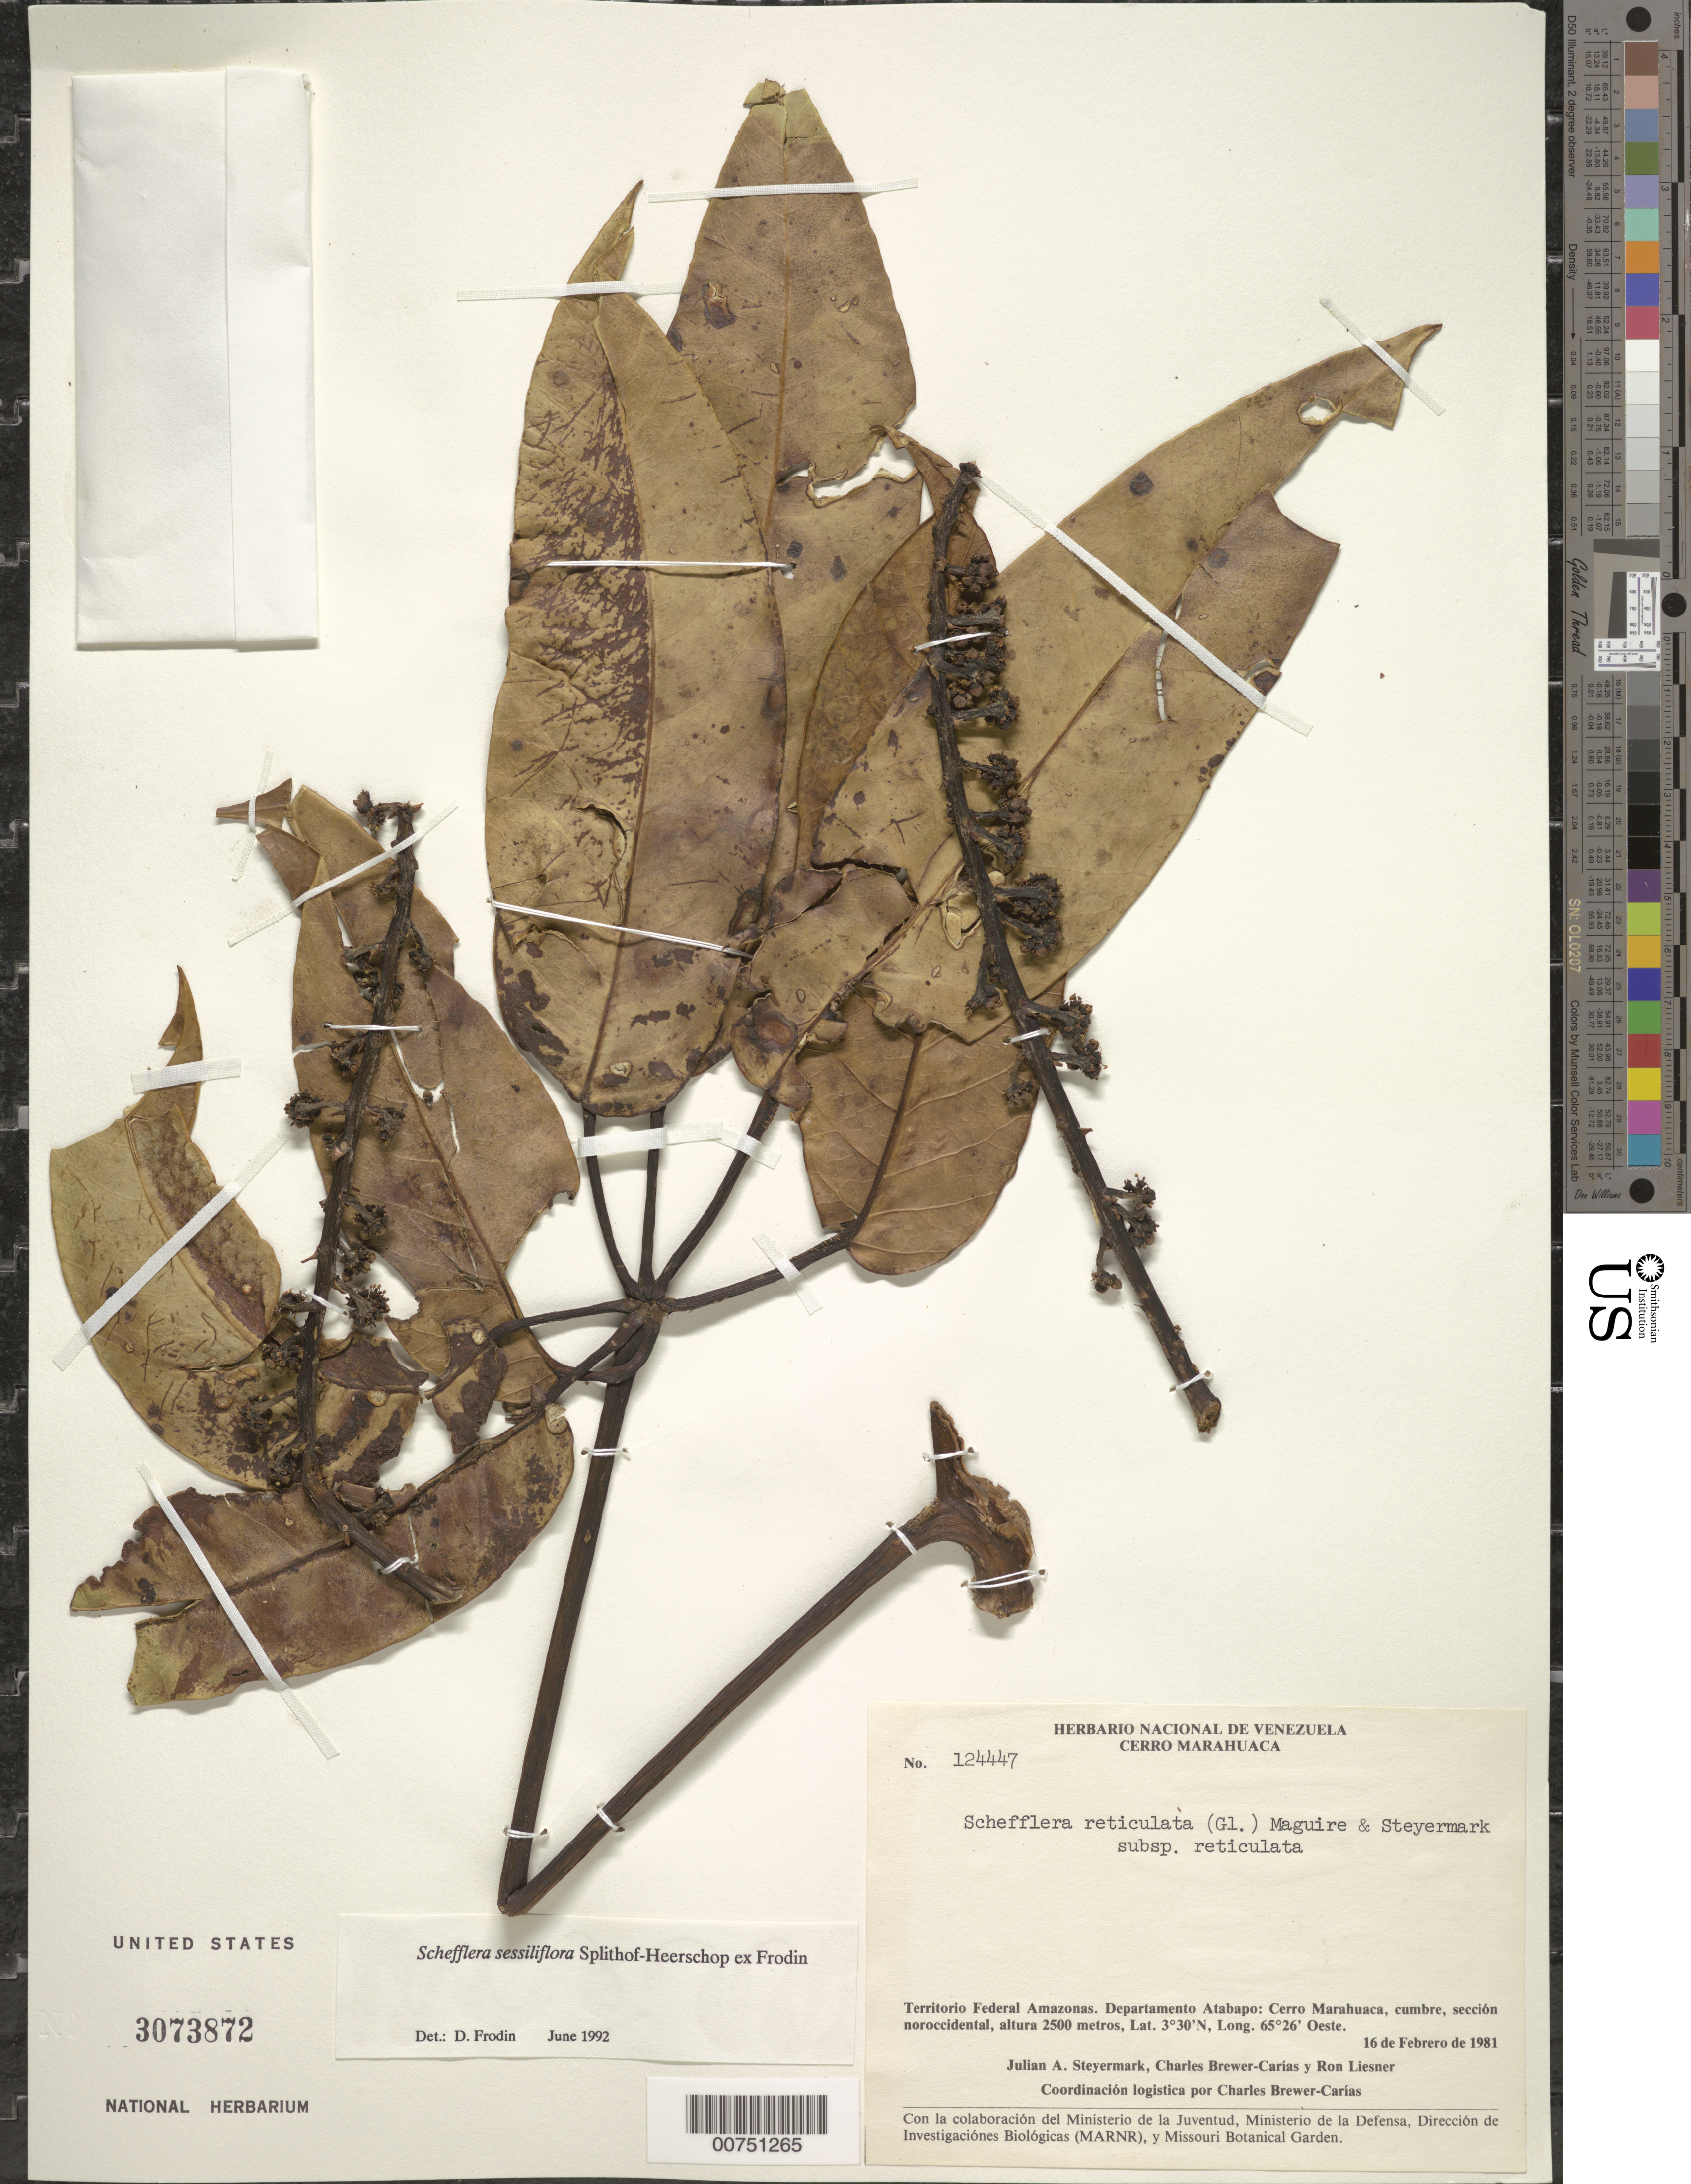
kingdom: Plantae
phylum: Tracheophyta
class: Magnoliopsida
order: Apiales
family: Araliaceae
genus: Schefflera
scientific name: Schefflera sessiliflora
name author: Splithof-Heerschop ex Frodin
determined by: Frodin, D. G.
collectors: J. Steyermark, C. Brewer-Carias & R. L. Liesner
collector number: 124447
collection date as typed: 16-Feb-81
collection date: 1981-02-16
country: Venezuela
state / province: Amazonas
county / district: Atures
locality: Cerro Marahuaca, cumbre, seccion NO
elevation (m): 2500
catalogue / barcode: US 3073872